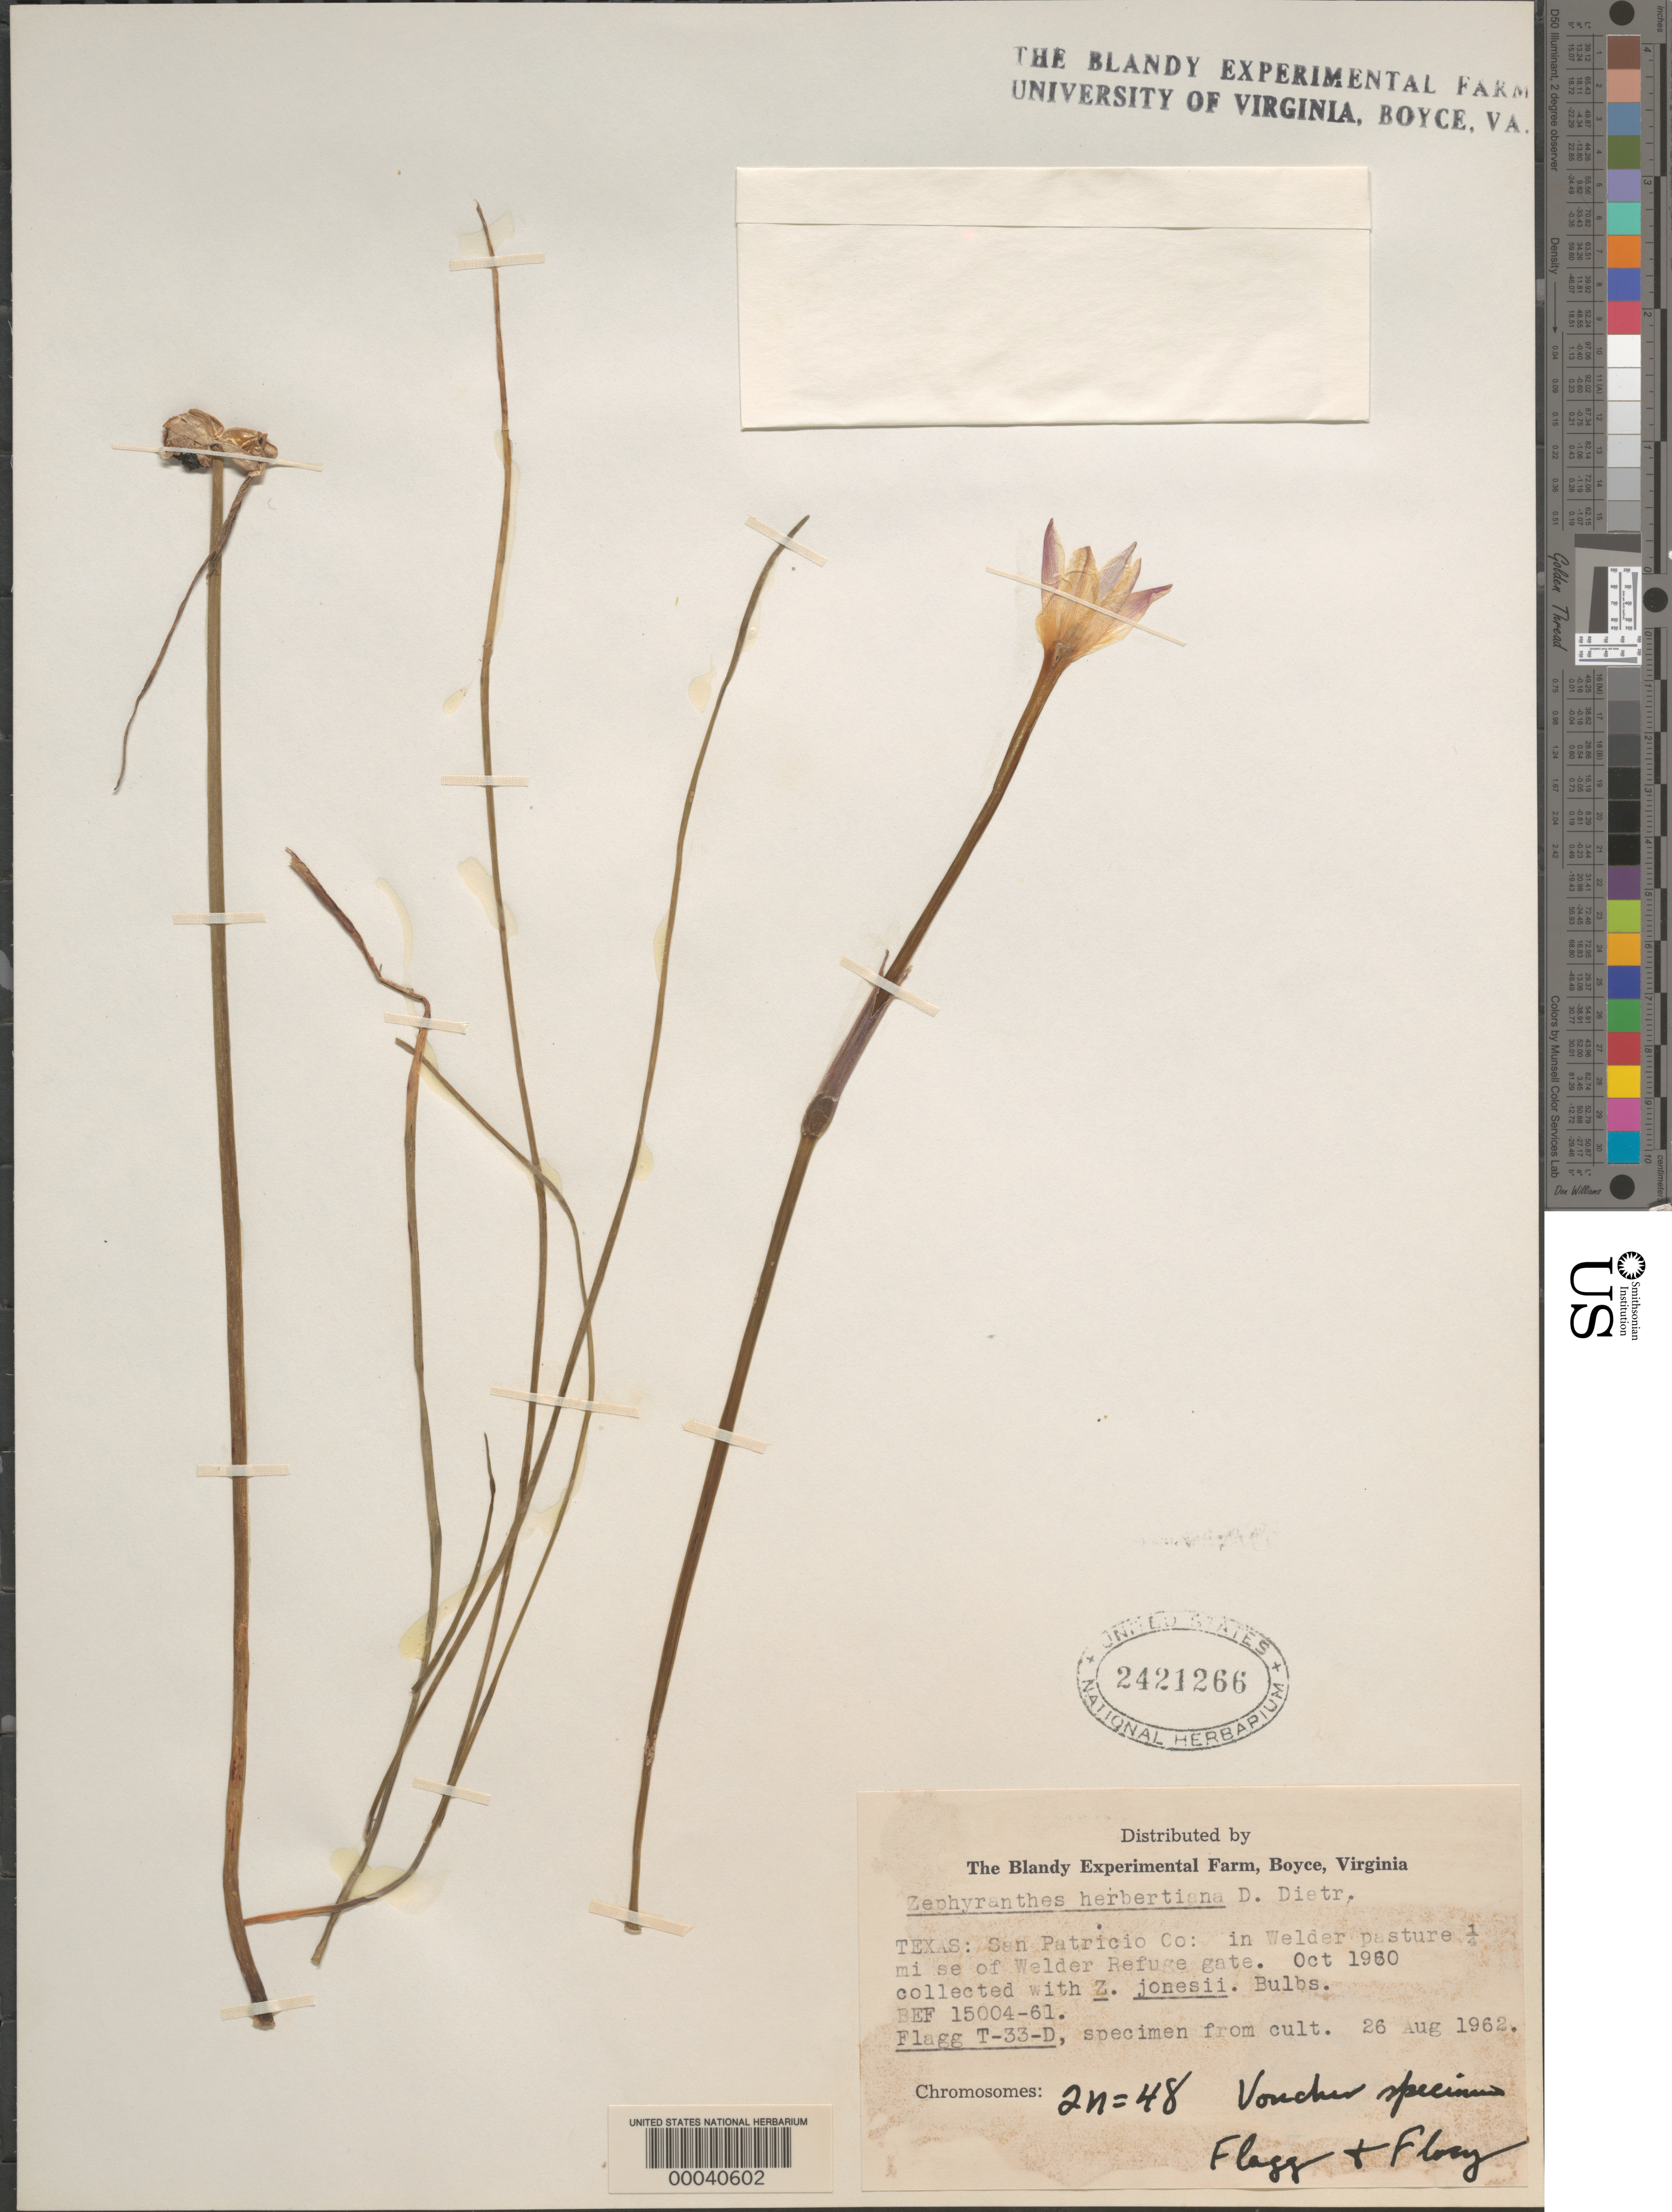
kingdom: Plantae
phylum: Tracheophyta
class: Liliopsida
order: Asparagales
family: Amaryllidaceae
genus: Zephyranthes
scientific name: Zephyranthes herbertiana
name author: D. Dietr.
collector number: Bef 15004-61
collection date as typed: Oct 1960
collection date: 1960-10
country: United States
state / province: Texas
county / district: San Patricio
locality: In welder pasture 0.25 mi. se of welder refuge gate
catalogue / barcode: US 2421266